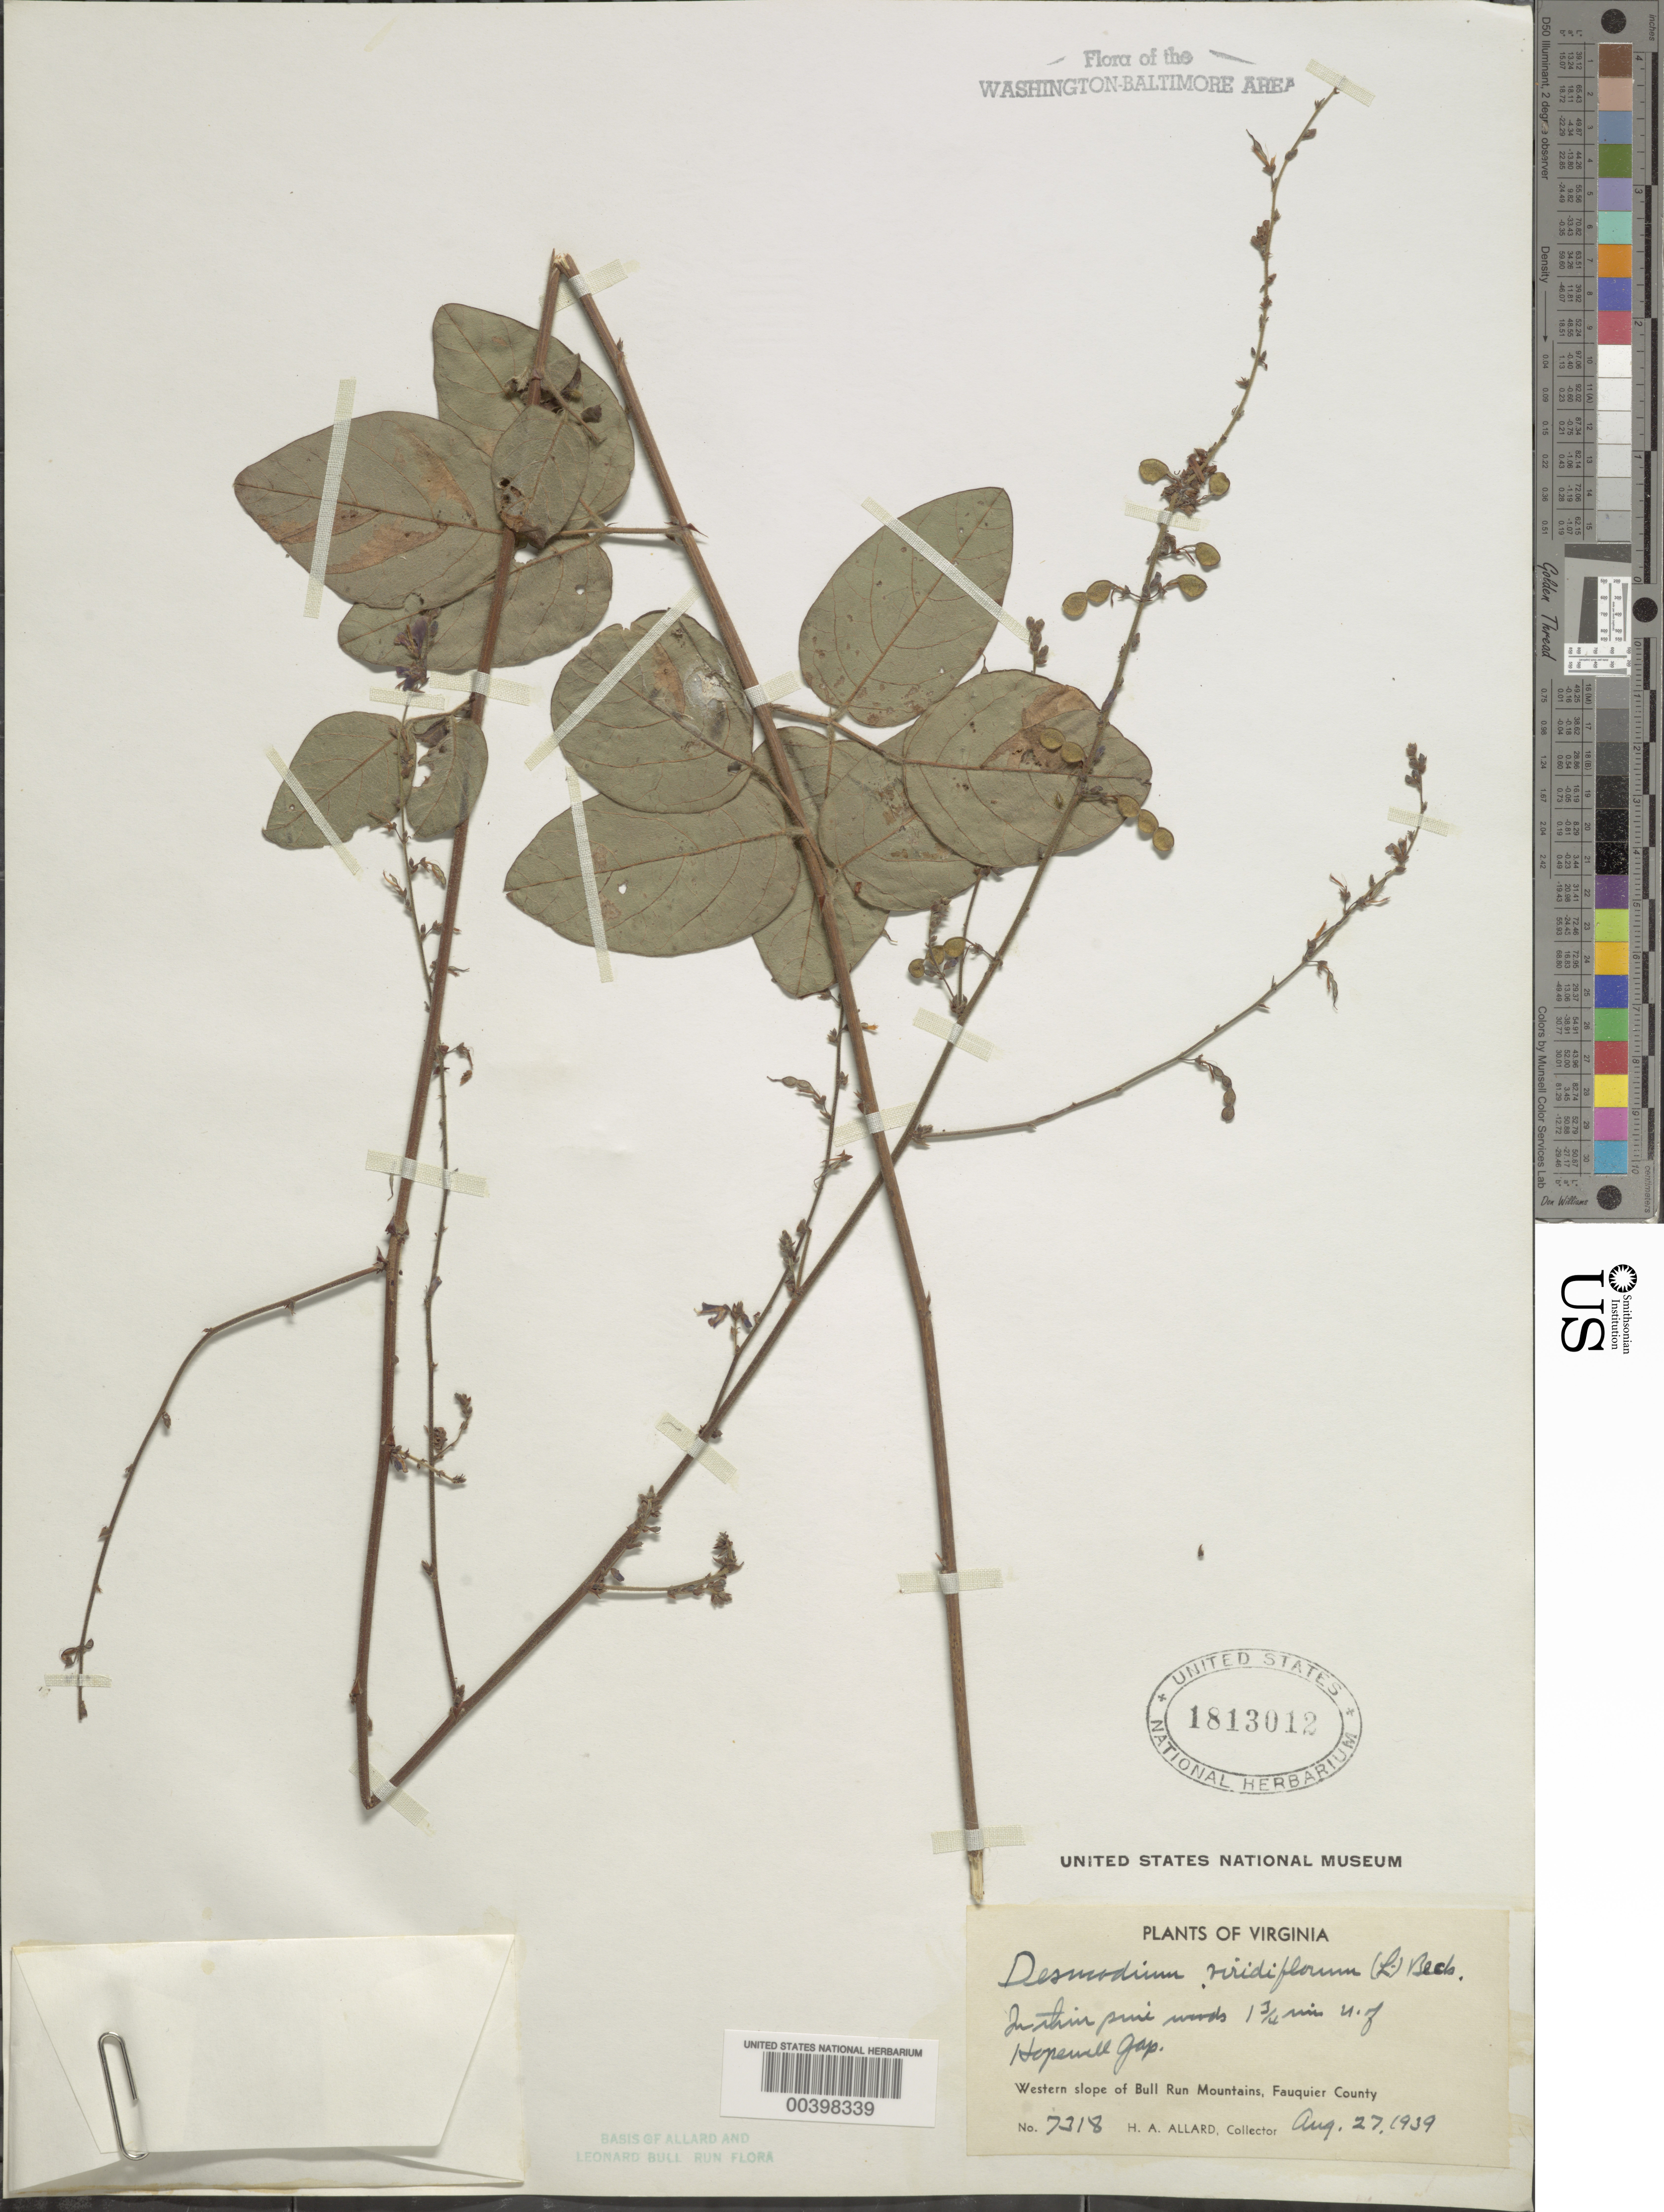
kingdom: Plantae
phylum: Tracheophyta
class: Magnoliopsida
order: Fabales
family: Fabaceae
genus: Desmodium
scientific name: Desmodium viridiflorum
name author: (L.) DC.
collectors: H. A. Allard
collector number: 7318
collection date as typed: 27 Aug 1939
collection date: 1939-08-27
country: United States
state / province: Virginia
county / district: Fauquier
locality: North of Hopewell Gap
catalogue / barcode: US 1813012